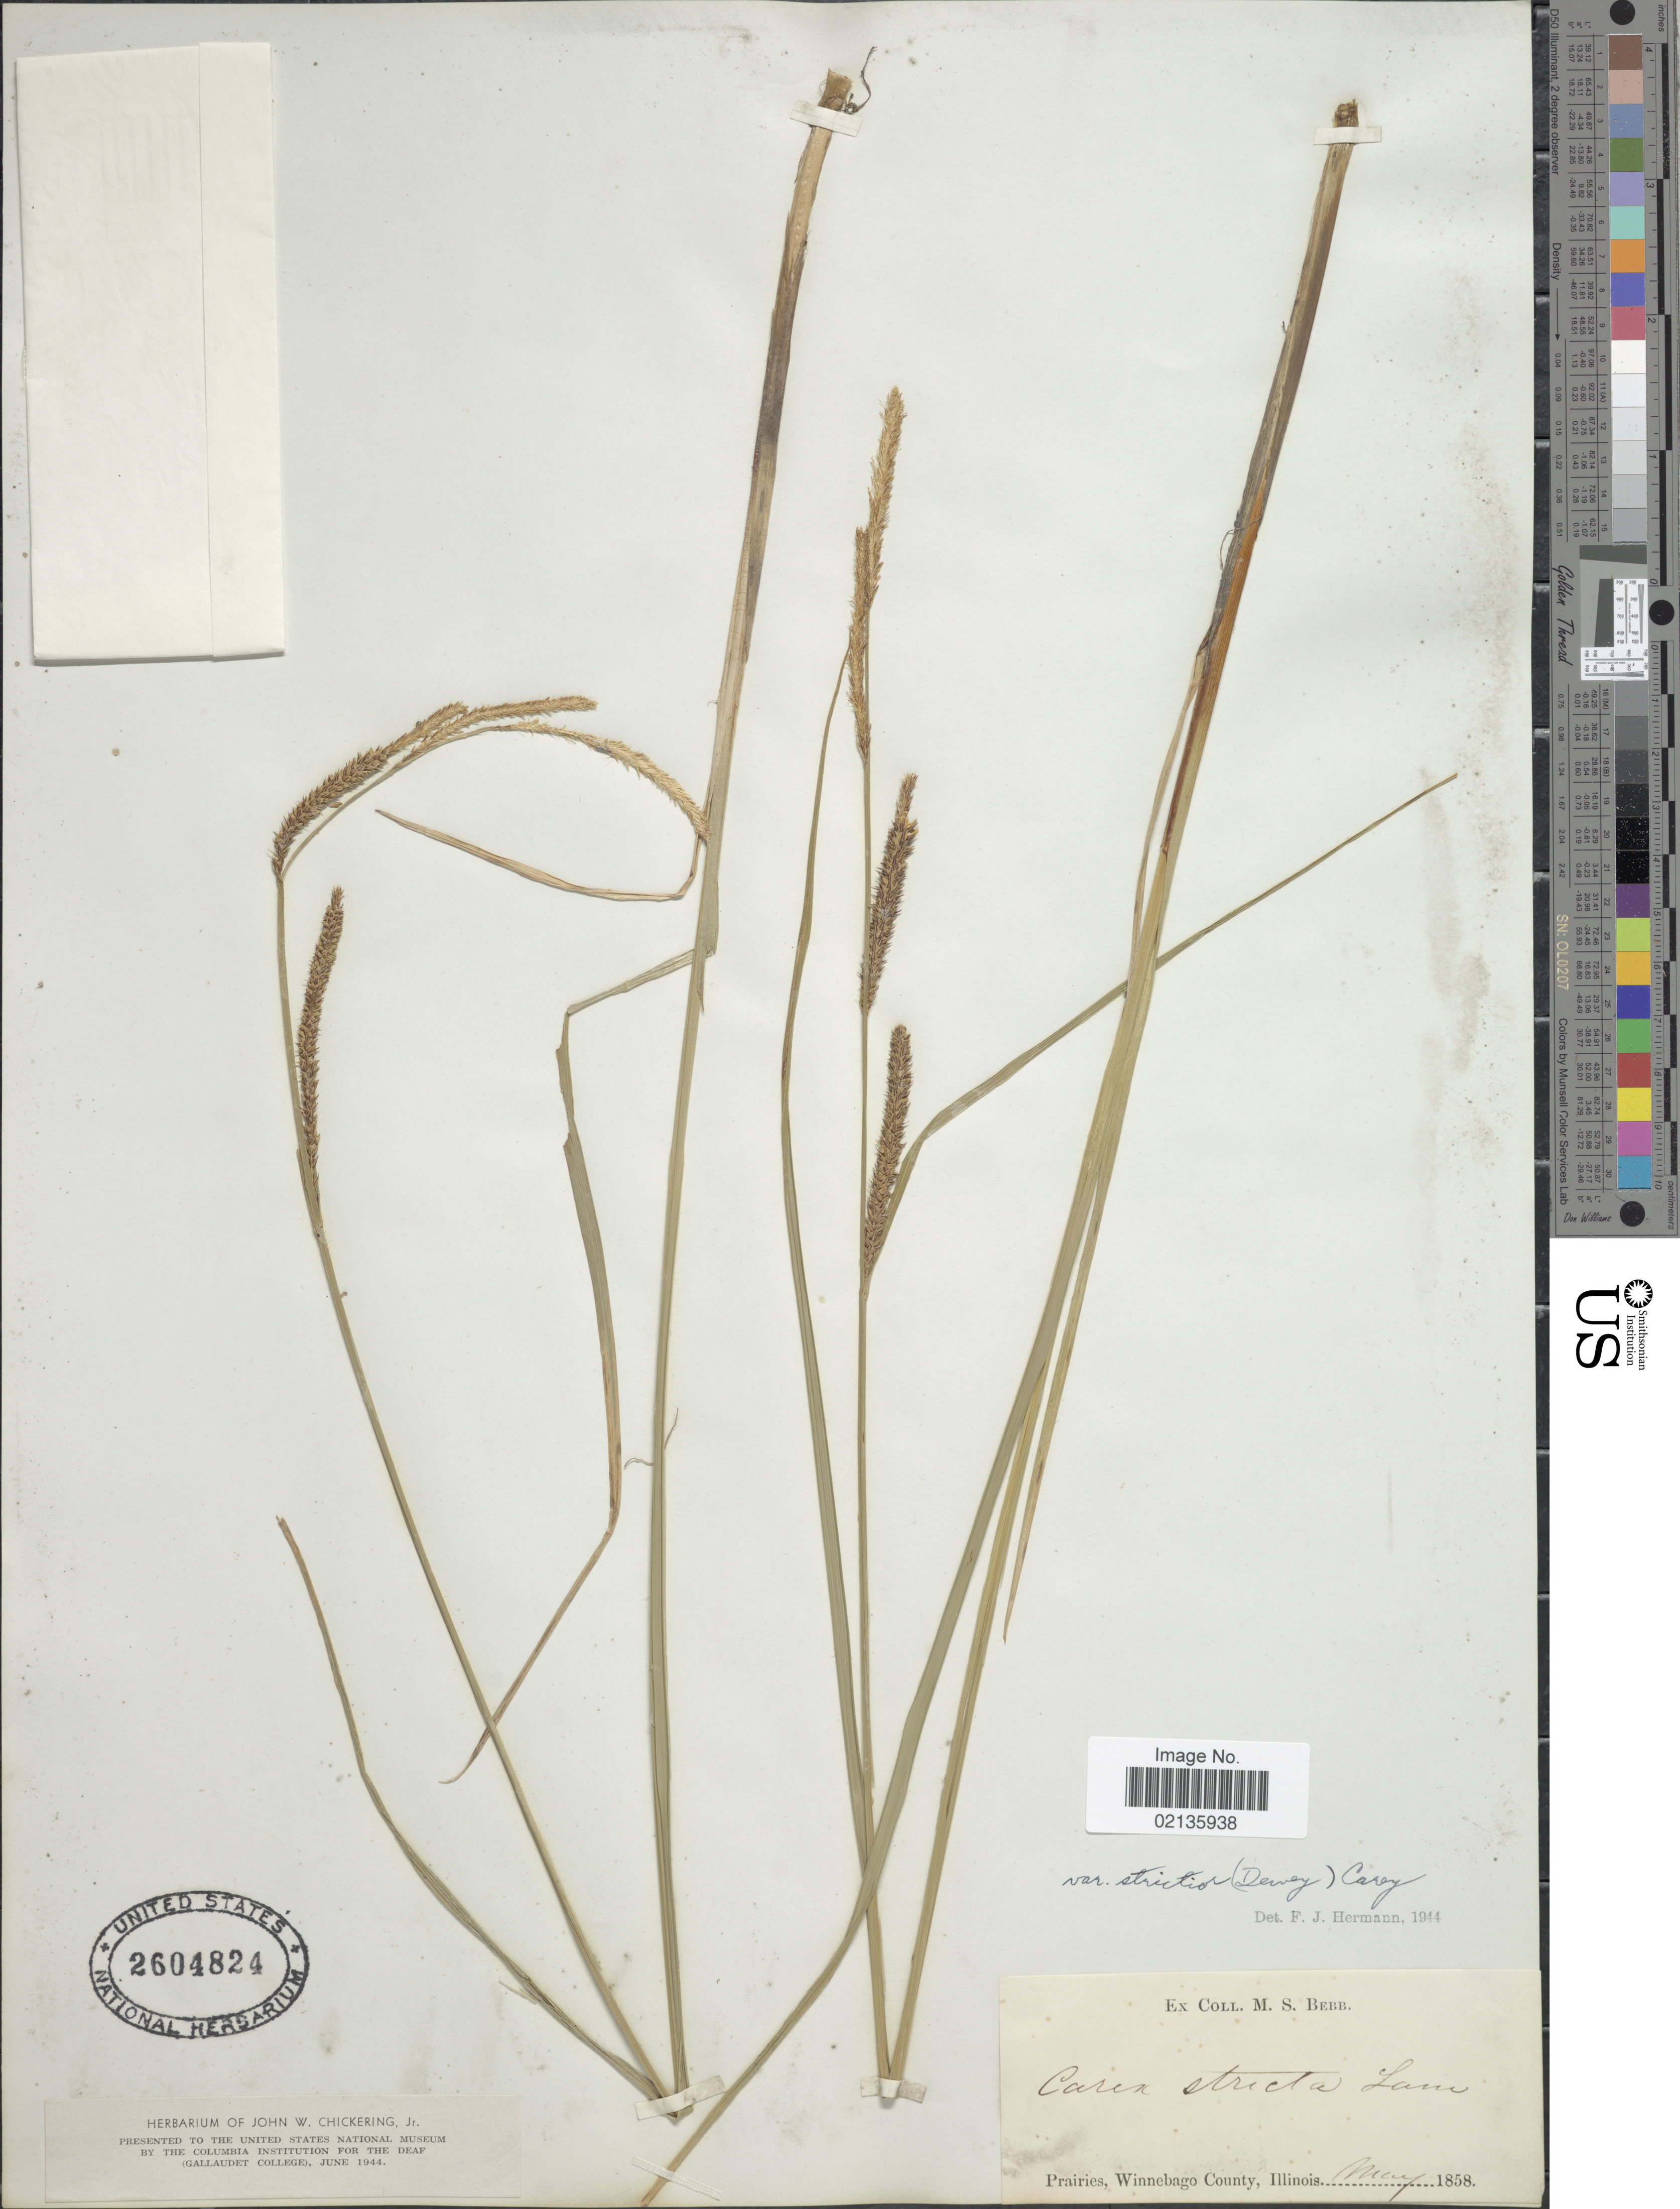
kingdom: Plantae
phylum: Tracheophyta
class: Liliopsida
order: Poales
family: Cyperaceae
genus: Carex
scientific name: Carex stricta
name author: Lam.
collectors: M. Bebb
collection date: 1858-05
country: United States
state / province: Illinois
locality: Prairies, Winnebago County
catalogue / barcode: US 2604824